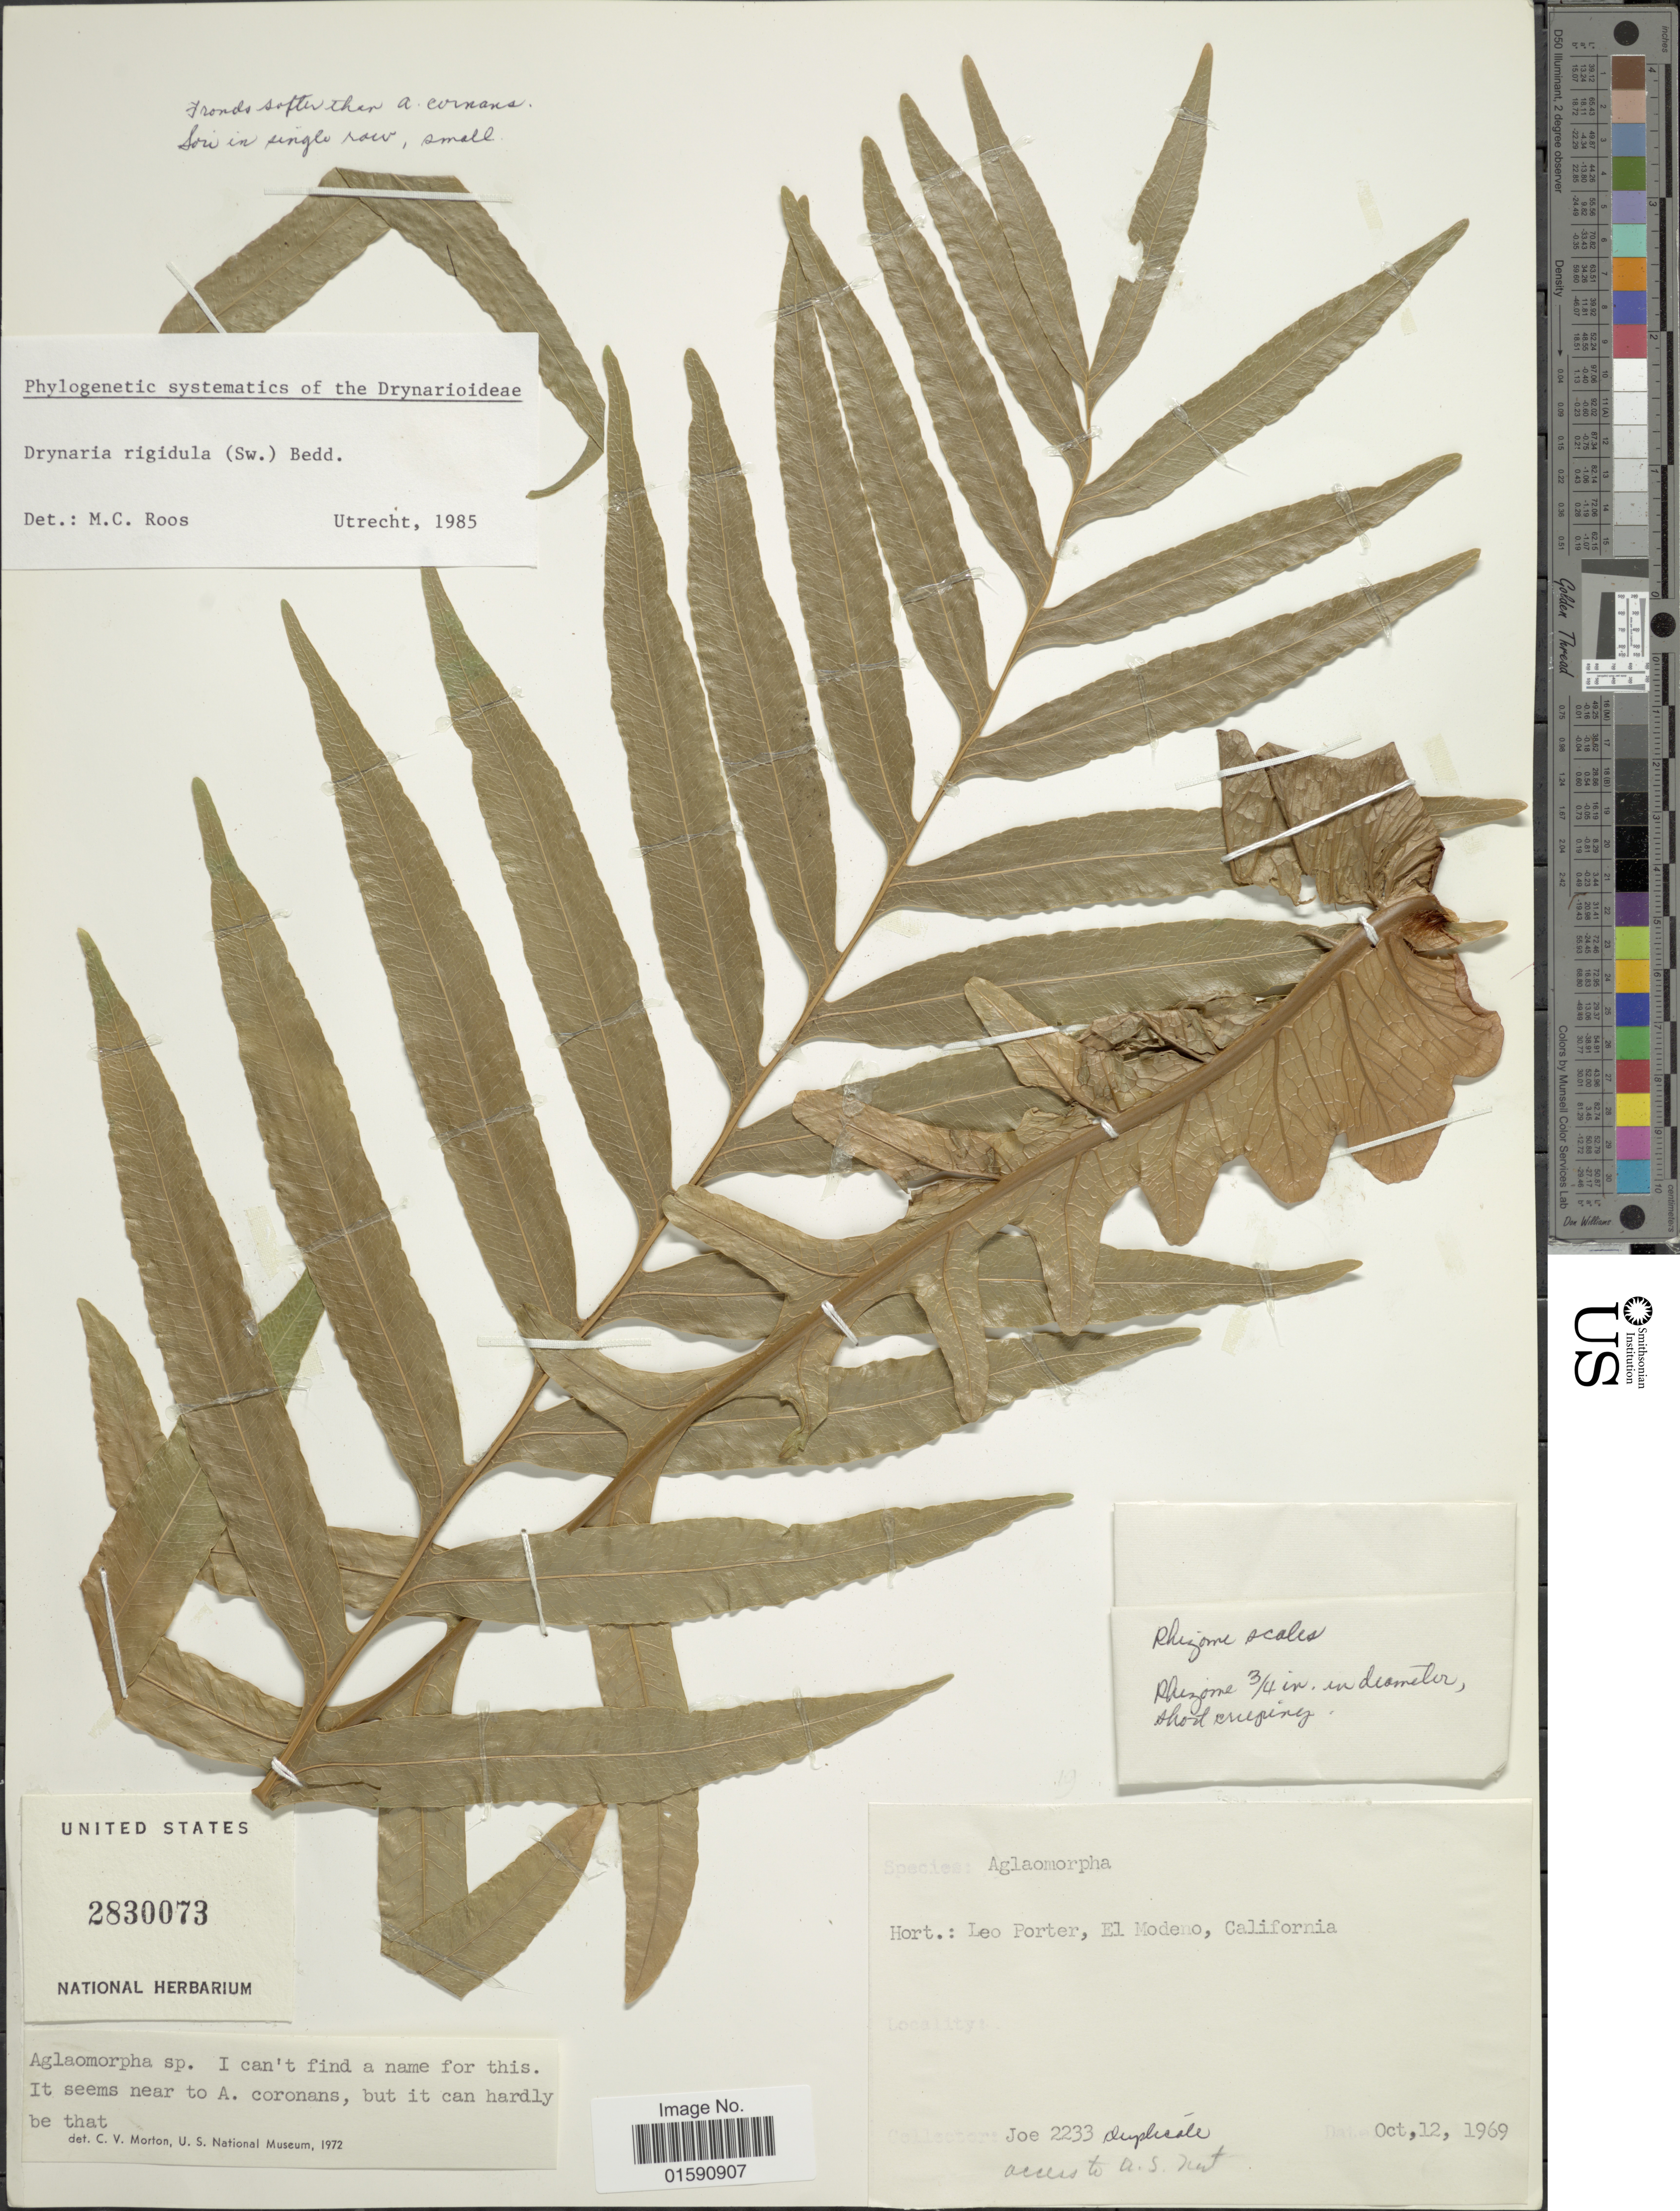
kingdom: Plantae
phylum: Tracheophyta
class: Polypodiopsida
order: Polypodiales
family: Polypodiaceae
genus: Drynaria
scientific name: Drynaria rigidula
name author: (Sw.) Bedd.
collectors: Joe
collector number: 2233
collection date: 1969-10-12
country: United States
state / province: California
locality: Hort. : Leo Porter, El Modeno, California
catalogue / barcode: US 2830073